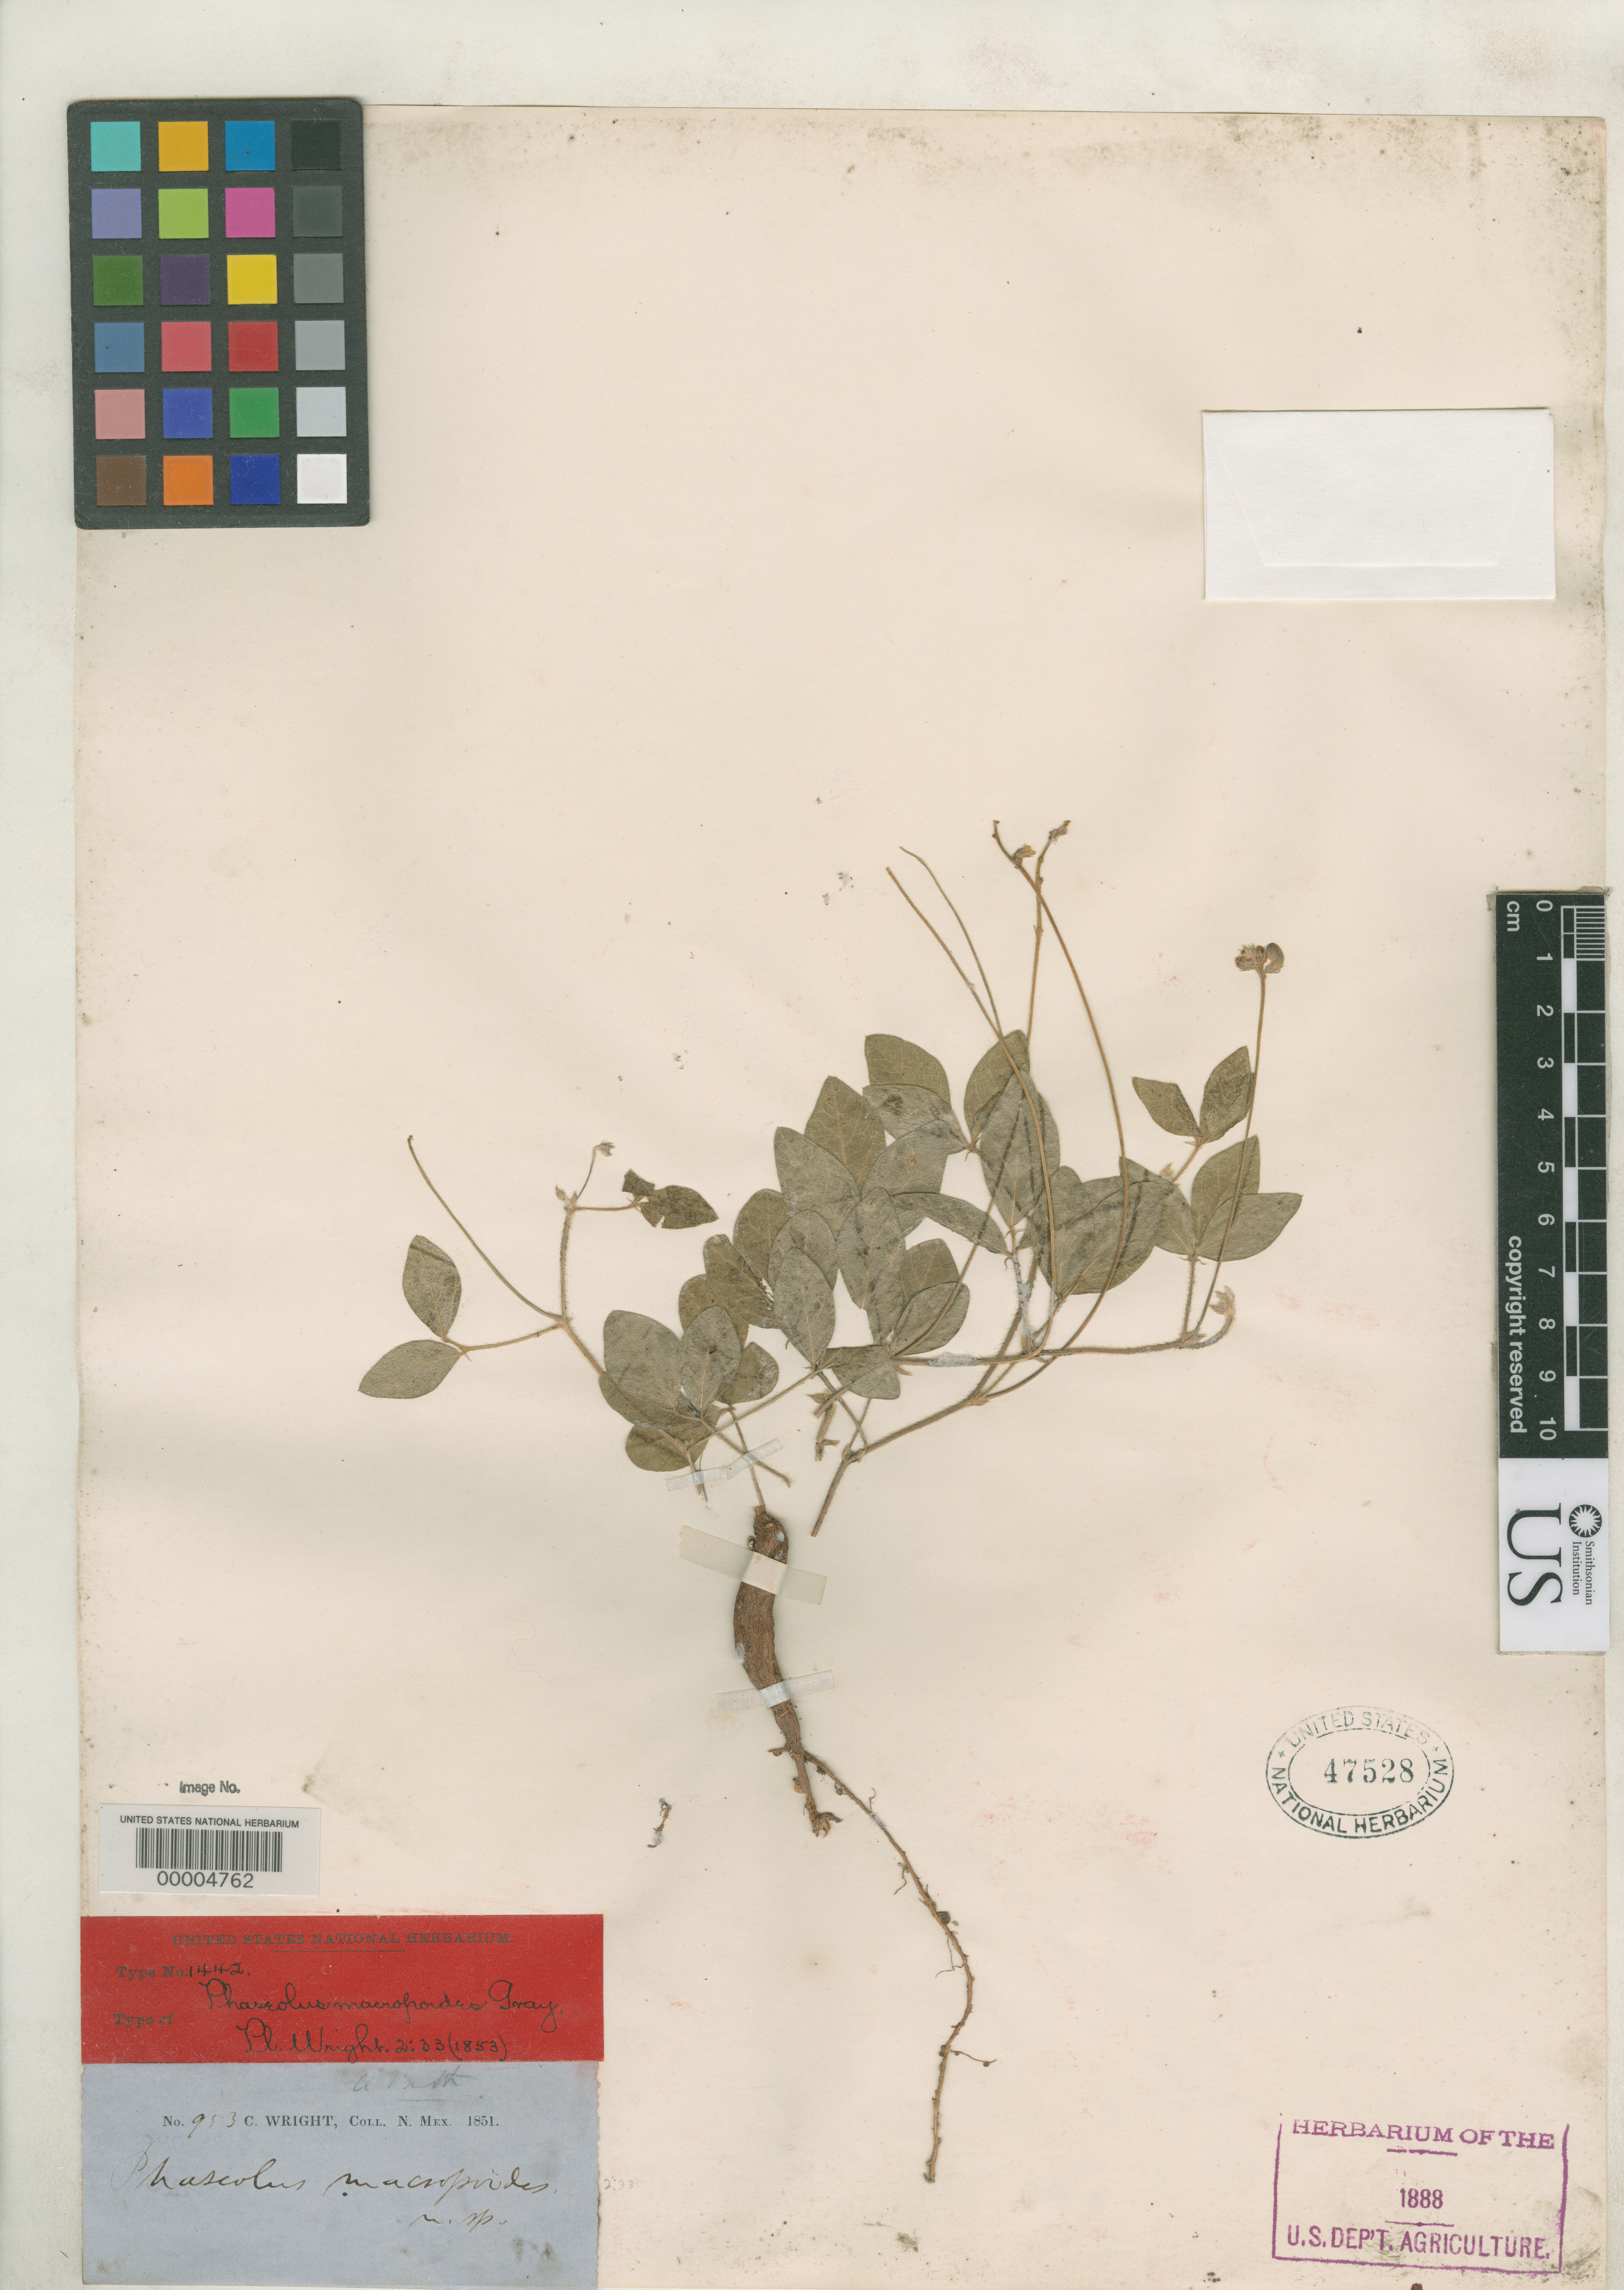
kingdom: Plantae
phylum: Tracheophyta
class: Magnoliopsida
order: Fabales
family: Fabaceae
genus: Phaseolus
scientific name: Phaseolus macropoides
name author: A. Gray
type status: Type Collection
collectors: C. Wright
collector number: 953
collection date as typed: Aug 1851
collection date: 1851-08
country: United States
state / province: New Mexico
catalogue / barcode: US 47528